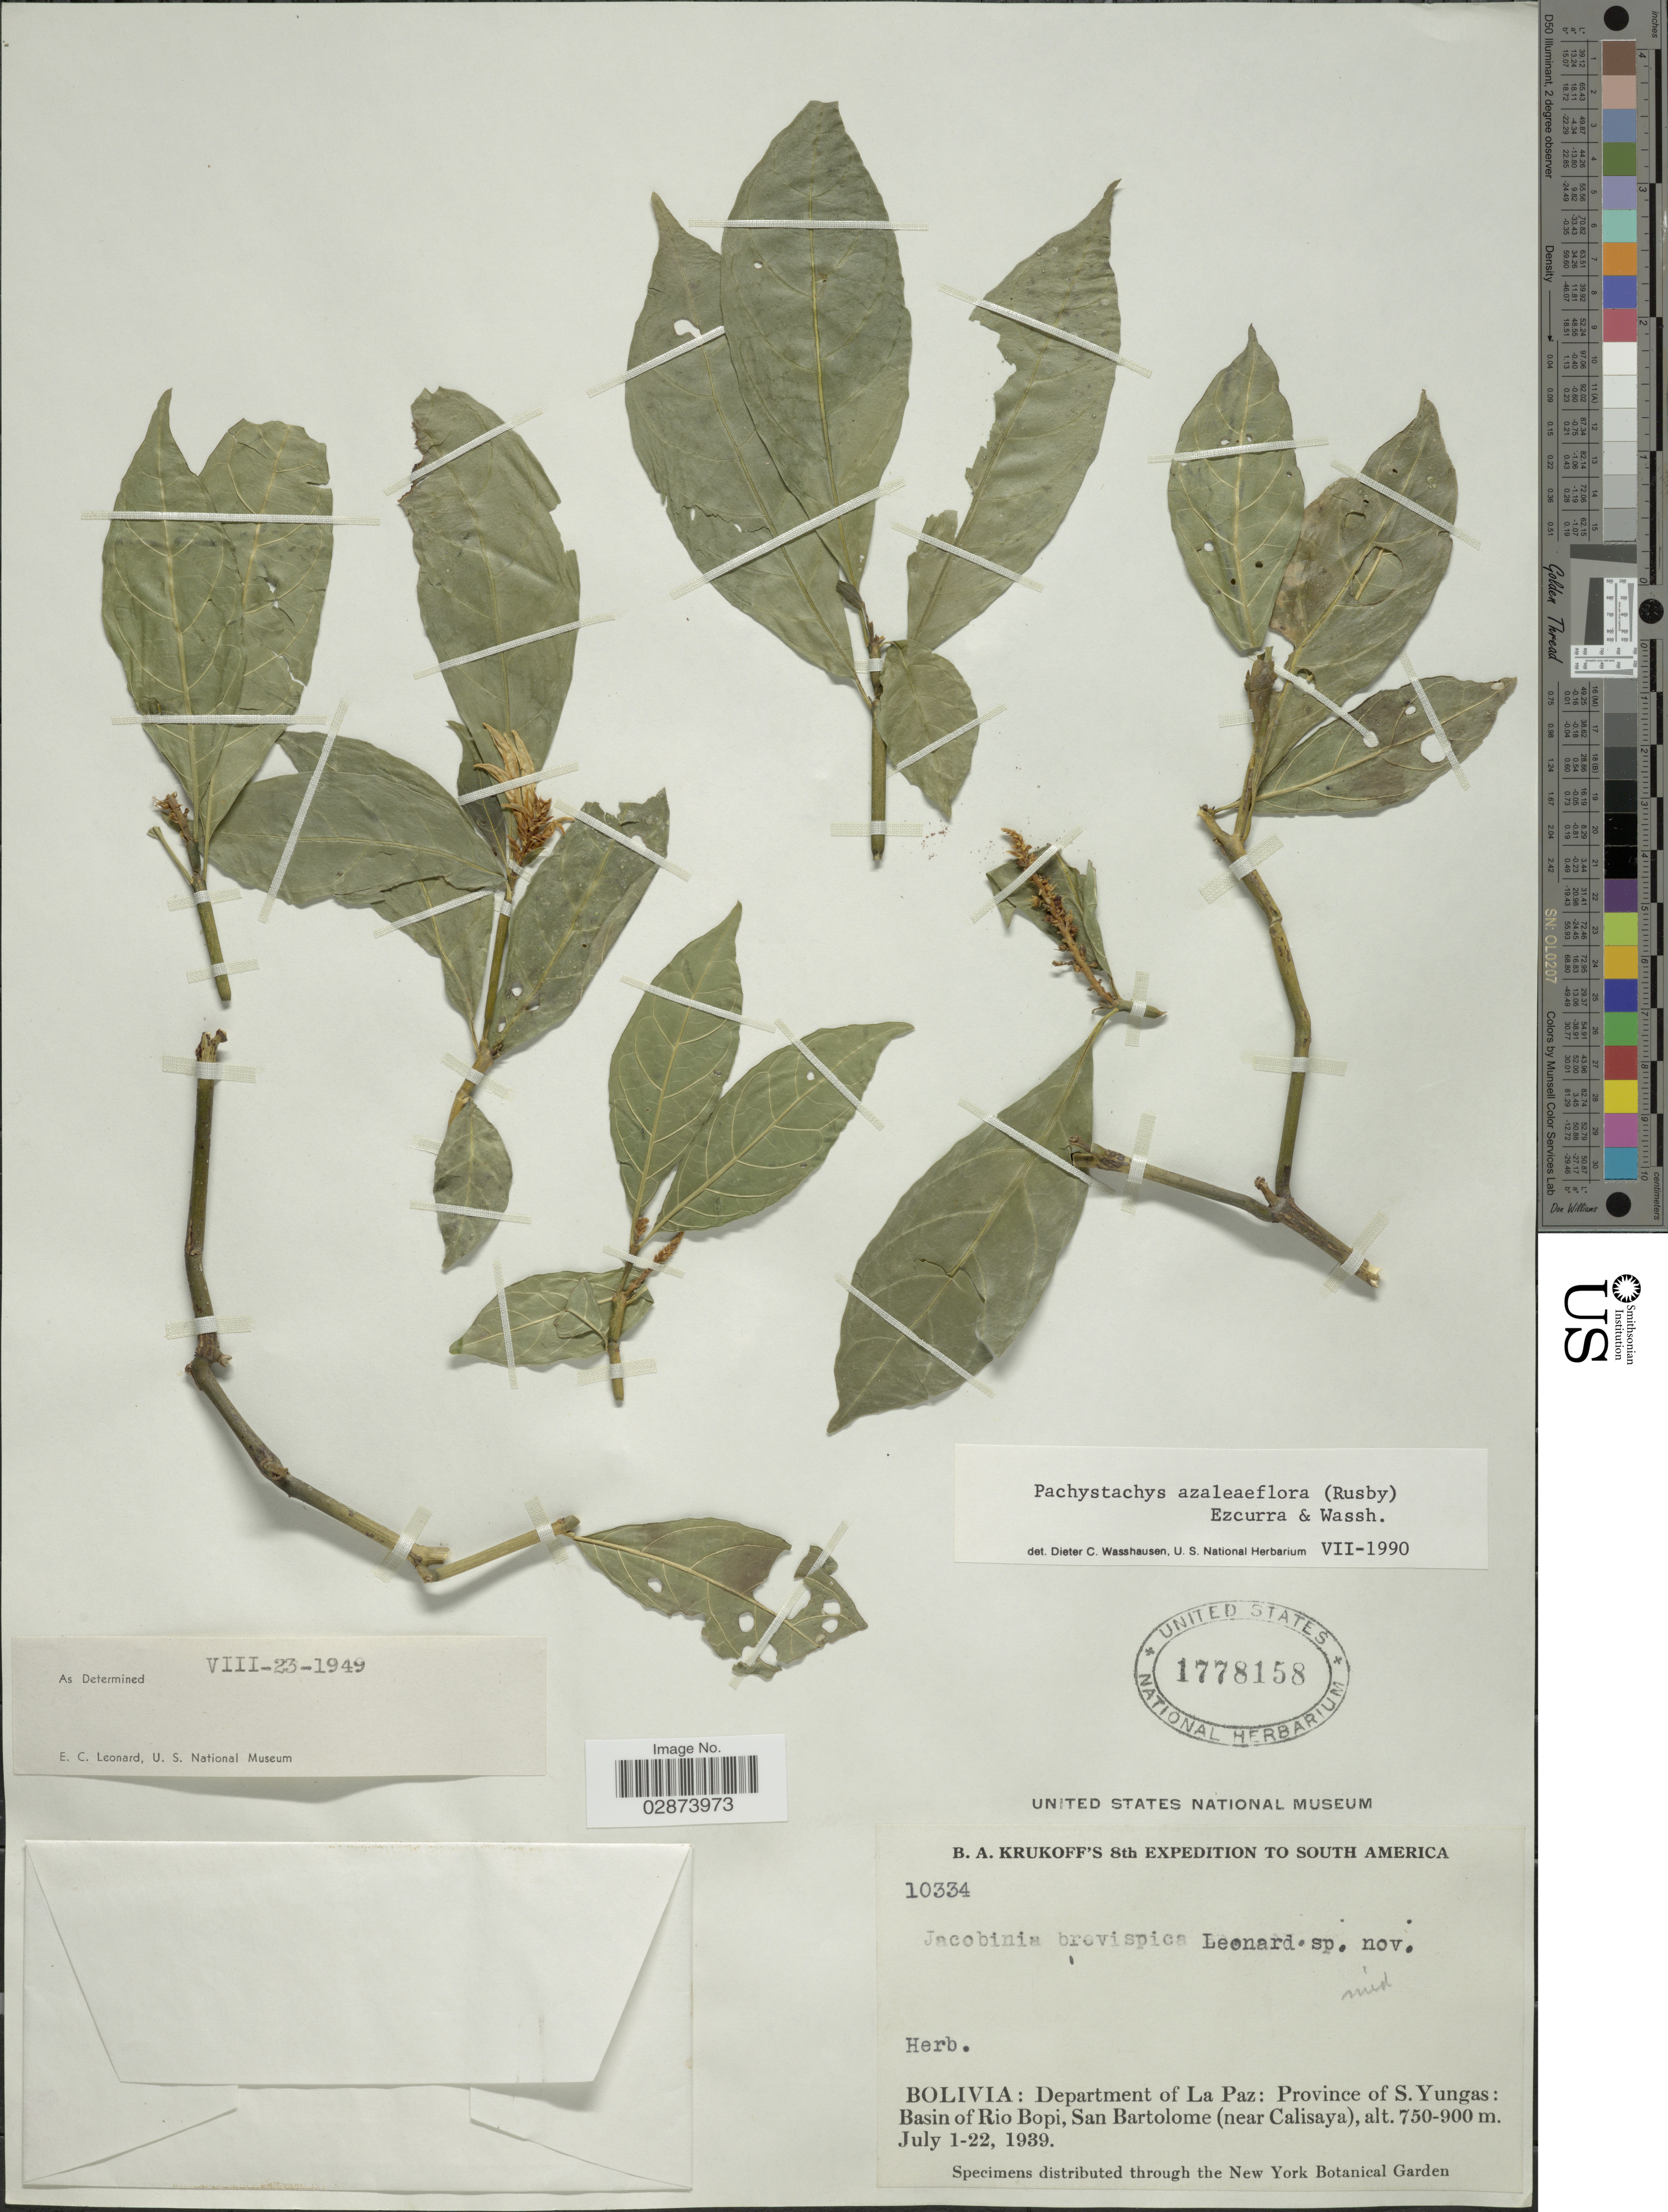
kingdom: Plantae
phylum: Tracheophyta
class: Magnoliopsida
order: Lamiales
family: Acanthaceae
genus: Schaueria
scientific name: Schaueria azaleiflora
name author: Rusby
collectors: B. A. Krukoff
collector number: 10334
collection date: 1939-07-01/1939-07-22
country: Bolivia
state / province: La Paz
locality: Department of La Paz: Province of S. Yungas: Basin of Rio Bopi, San Bartolome (near Calisaya).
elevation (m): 750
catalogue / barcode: US 1778158